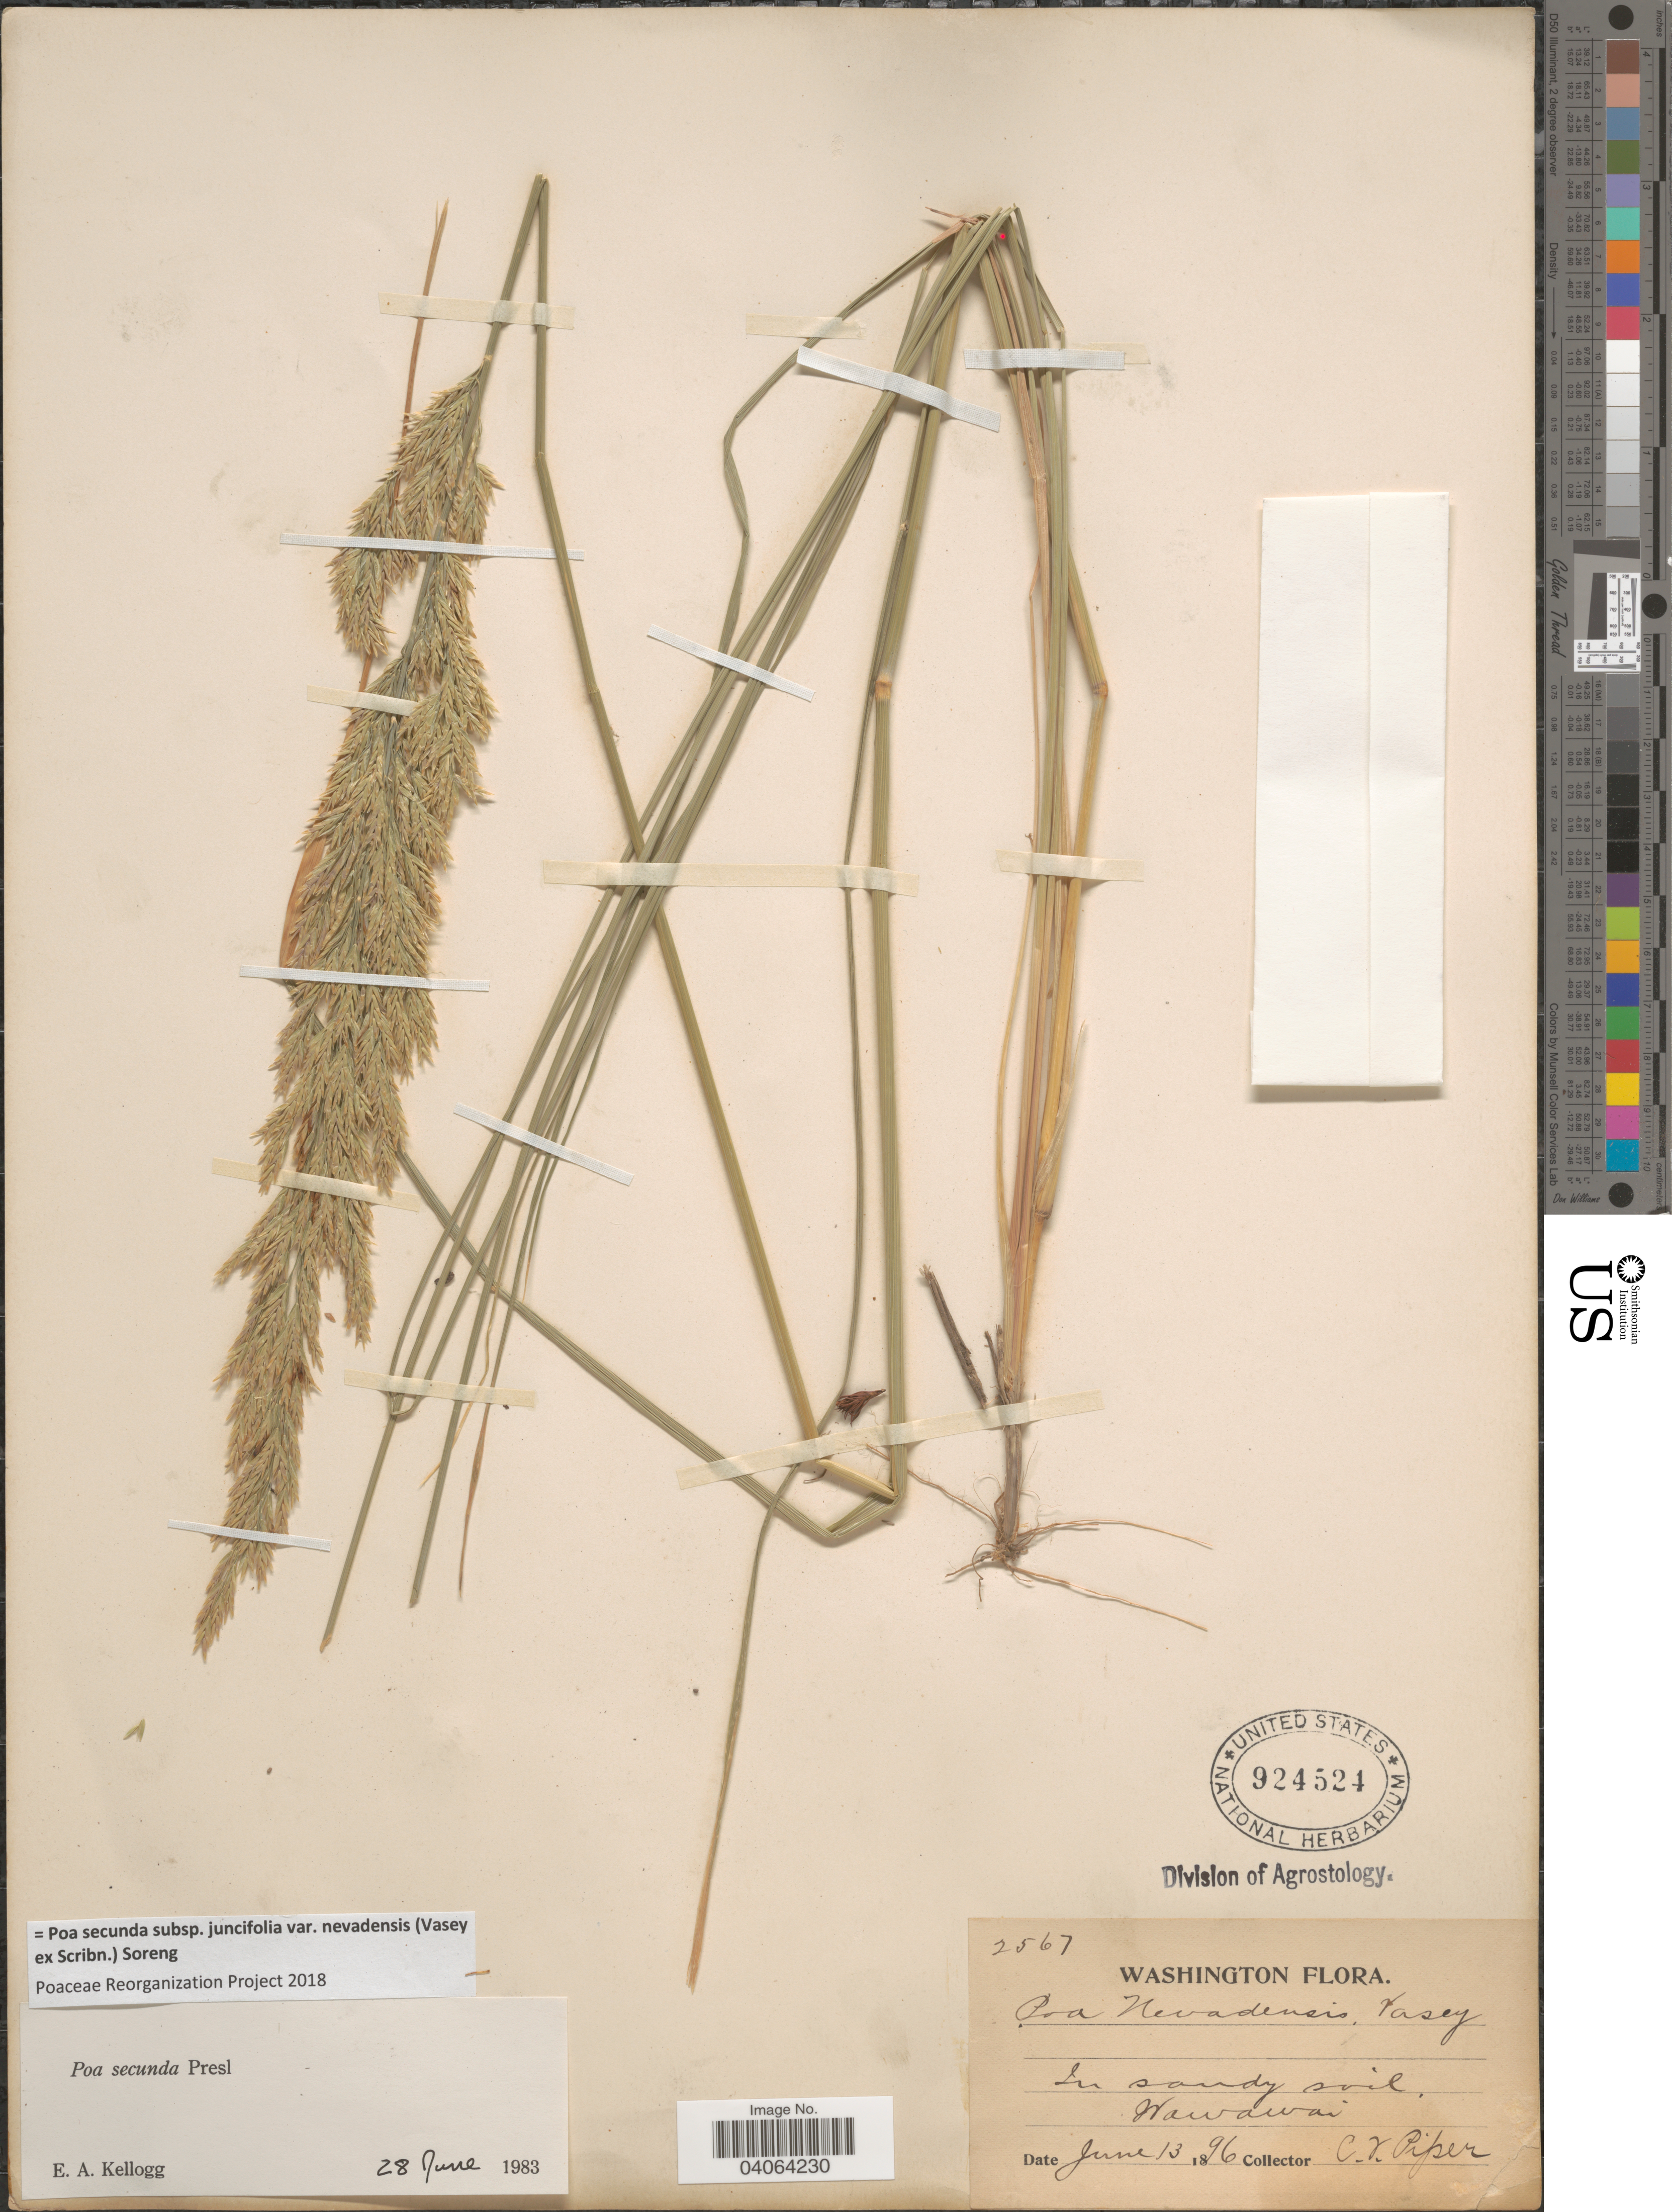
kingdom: Plantae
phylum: Tracheophyta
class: Liliopsida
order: Poales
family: Poaceae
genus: Poa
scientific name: Poa secunda subsp. juncifolia var. nevadensis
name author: (Vasey ex Scribn.) Soreng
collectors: C. V. Piper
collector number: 2567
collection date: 1896-06-13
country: United States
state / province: Washington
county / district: Whitman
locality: Wawawai.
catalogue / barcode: US 924524